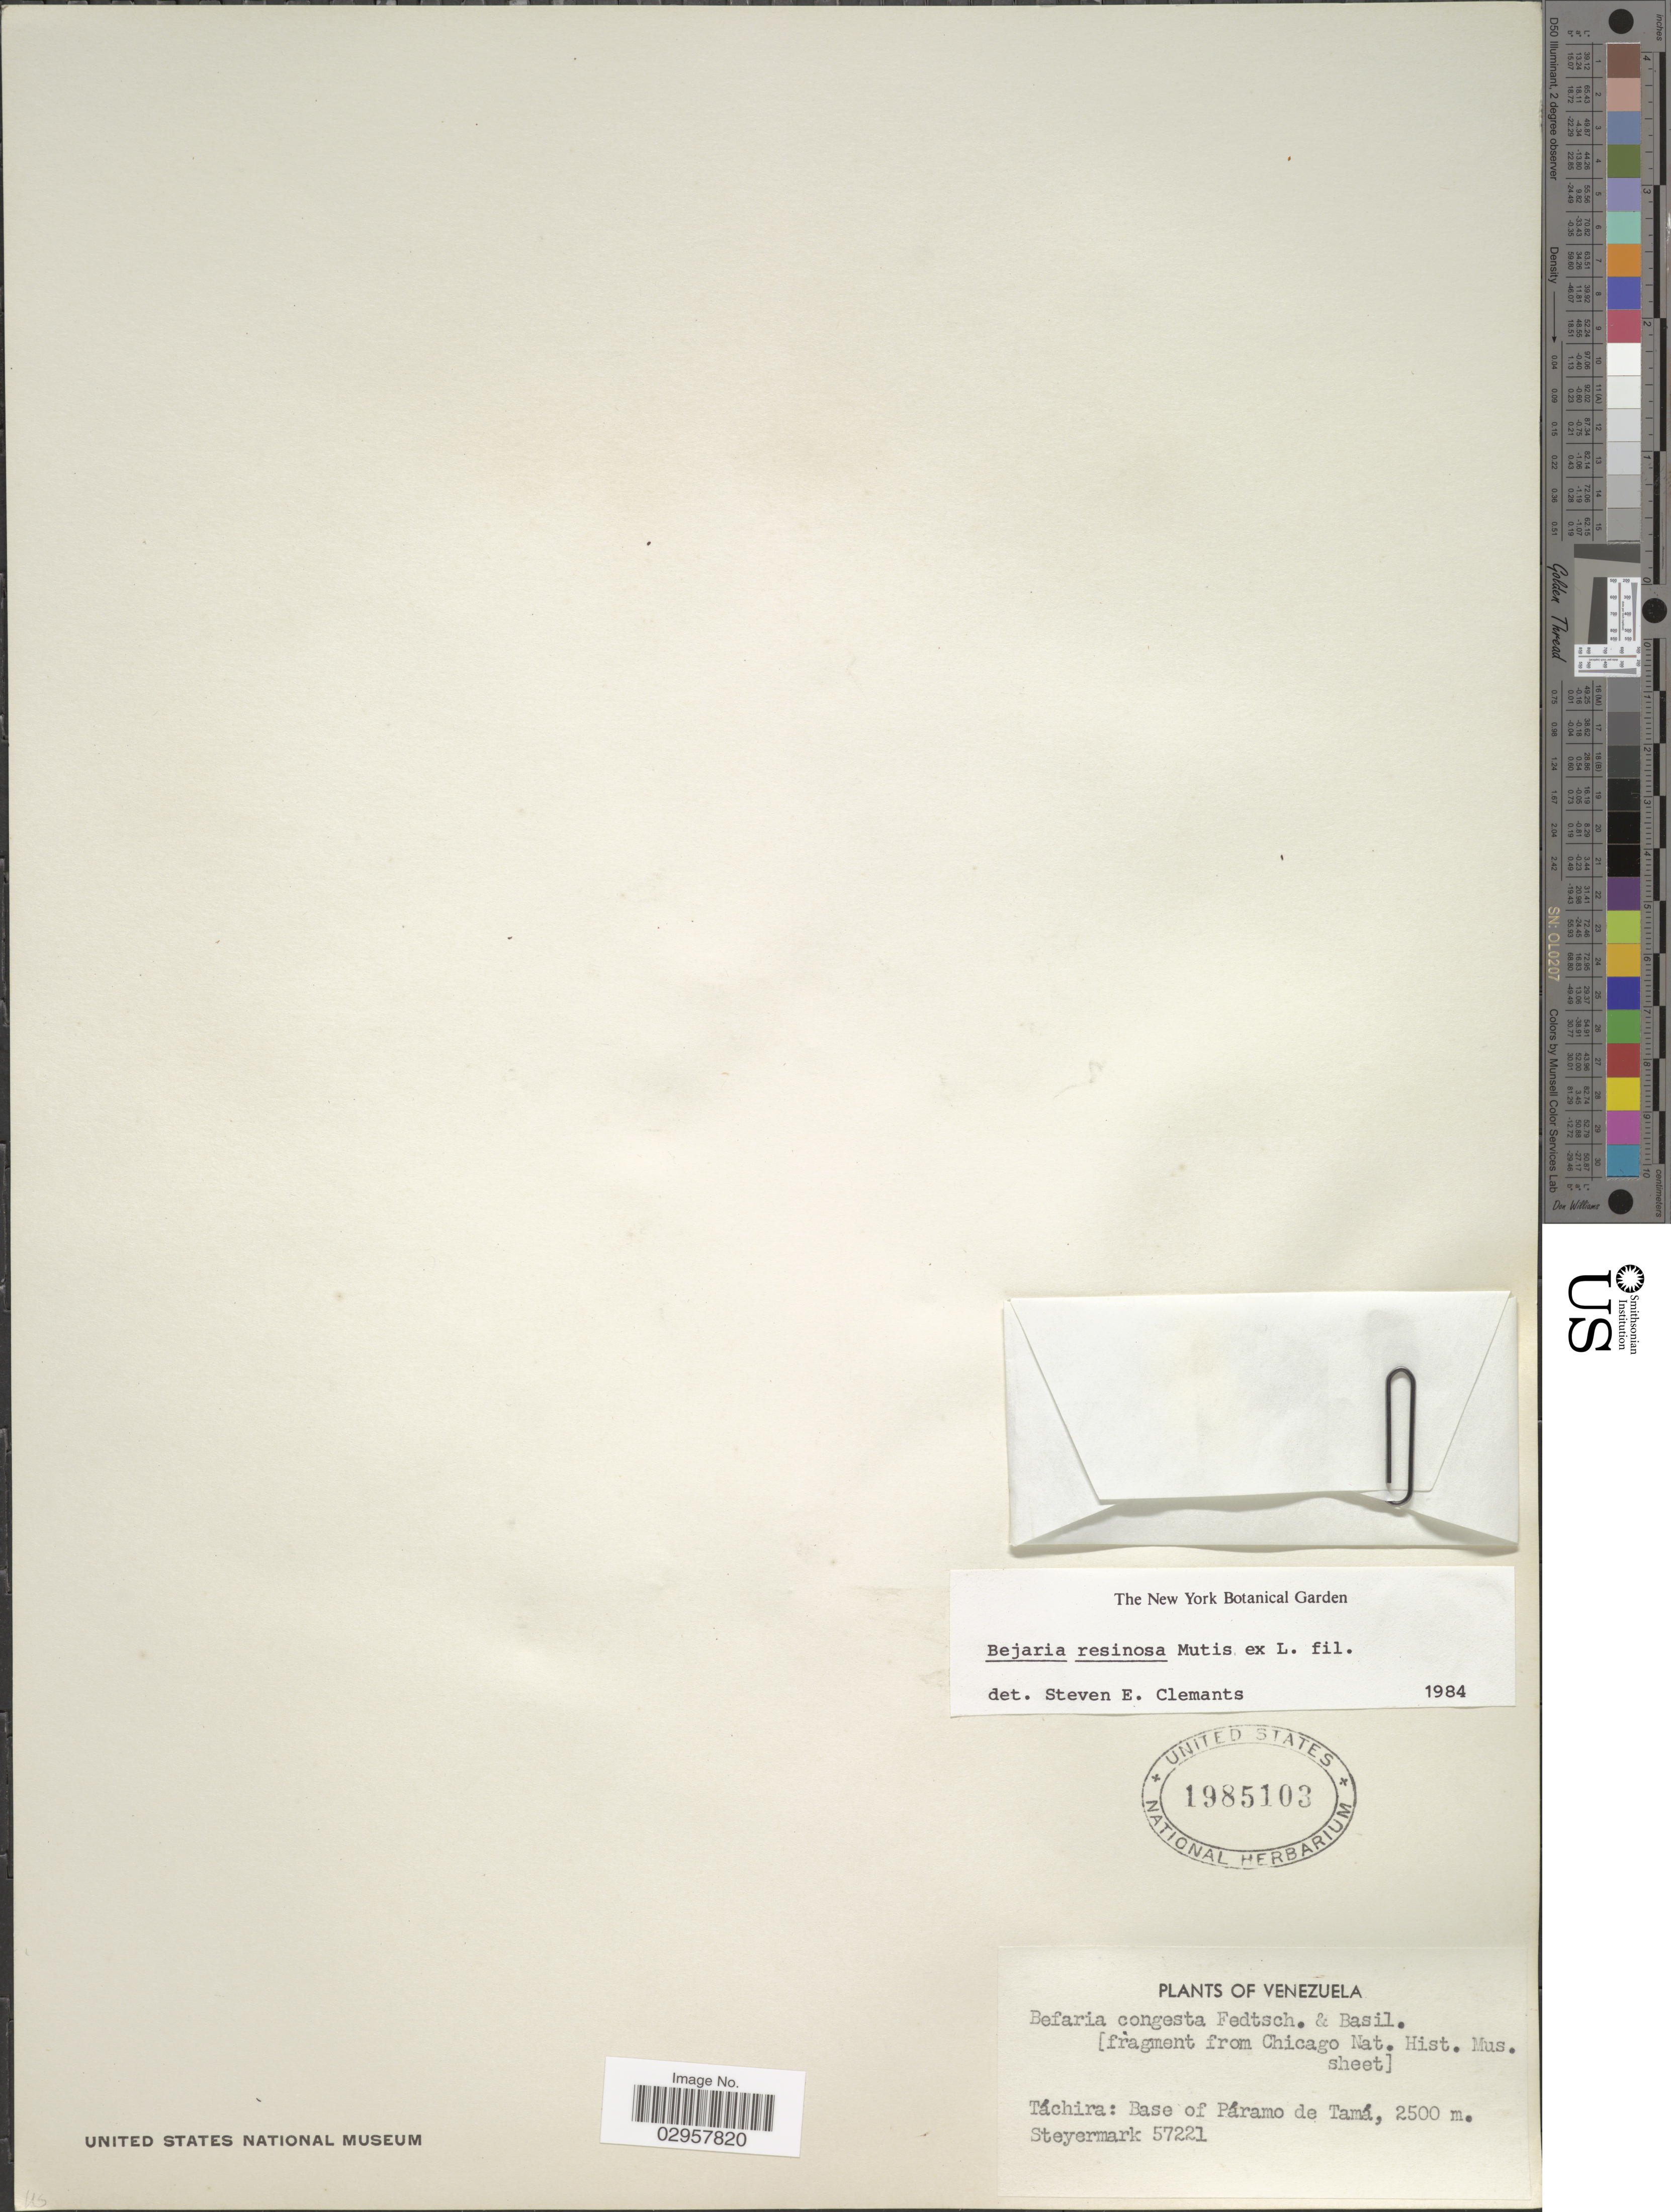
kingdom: Plantae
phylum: Tracheophyta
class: Magnoliopsida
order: Ericales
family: Ericaceae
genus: Befaria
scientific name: Befaria resinosa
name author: Mutis ex L. f.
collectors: Steyermark, --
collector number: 57221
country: Venezuela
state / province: Tachira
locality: Base of Páramo de Tamá.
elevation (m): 2500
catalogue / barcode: US 1985103